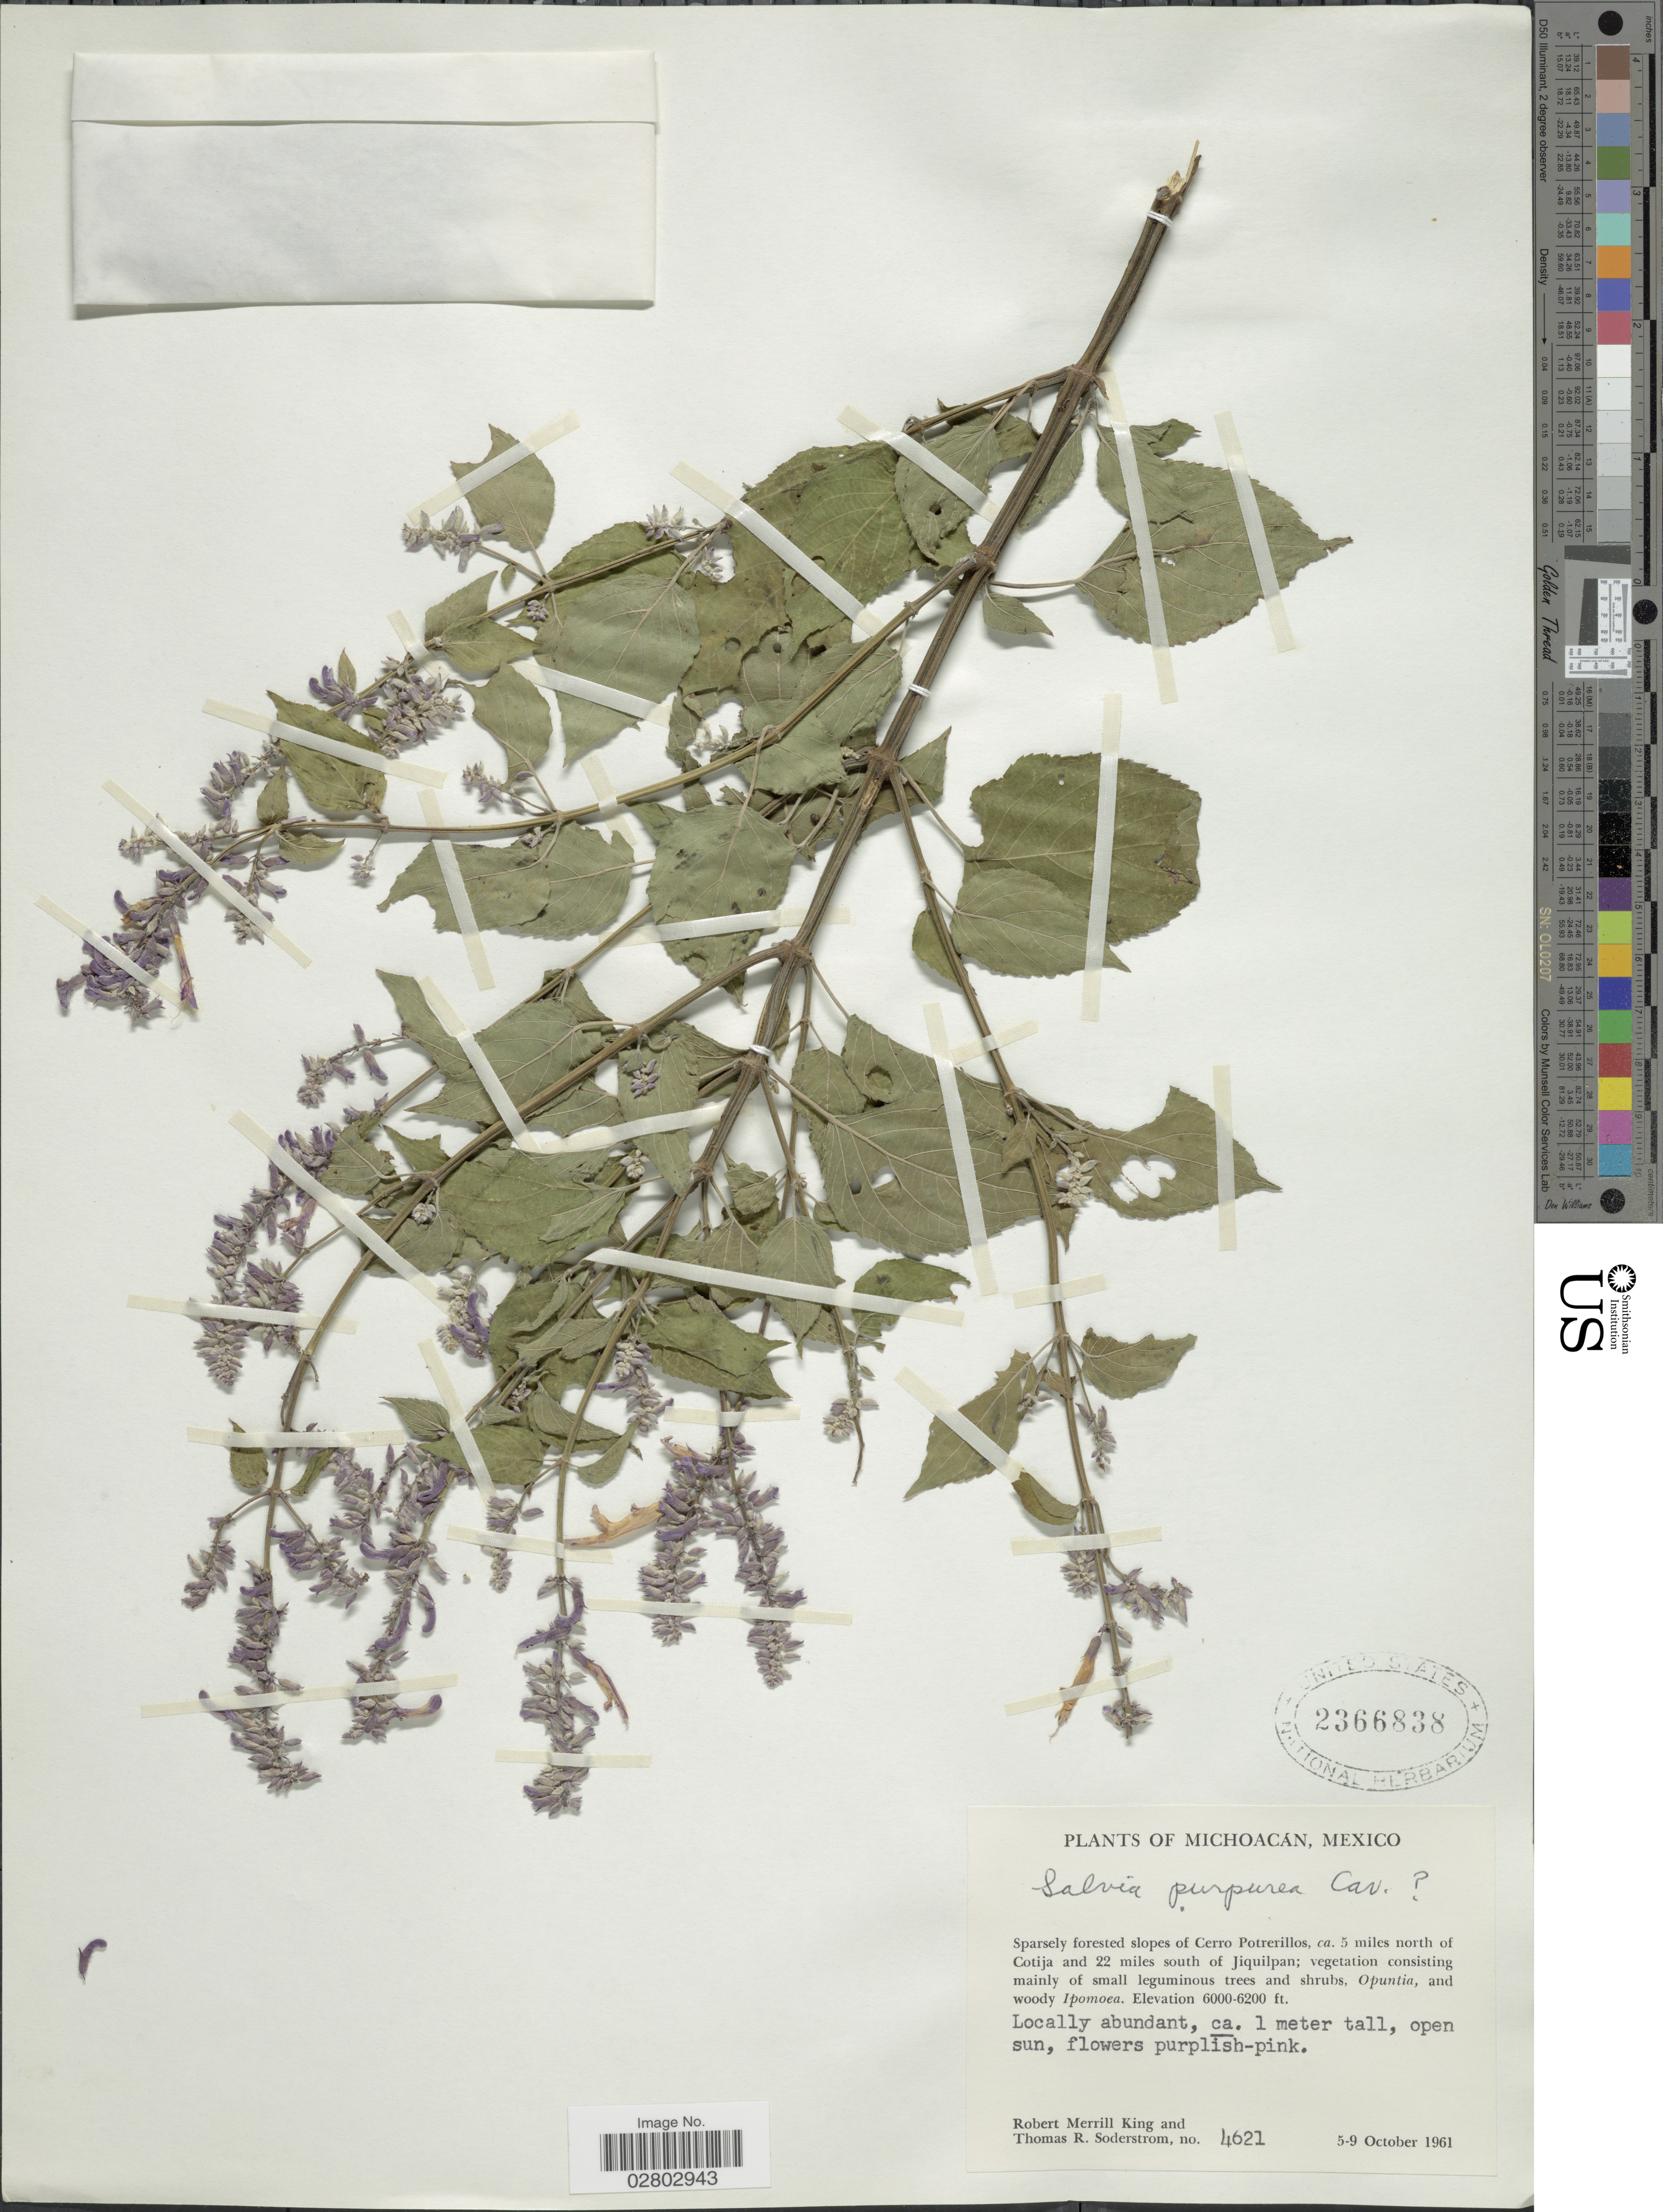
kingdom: Plantae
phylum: Tracheophyta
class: Magnoliopsida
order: Lamiales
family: Lamiaceae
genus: Salvia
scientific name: Salvia purpurea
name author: Cav.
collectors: R. M. King & T. R. Soderstrom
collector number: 4621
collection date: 1961-10-05/1961-10-09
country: Mexico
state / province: Michoacán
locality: Sparsely forested slopes of Cerro Potrerillos, ca. 5 miles north of Cotija and 22 miles south of Jiquilpan.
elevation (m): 1829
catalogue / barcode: US 2366838